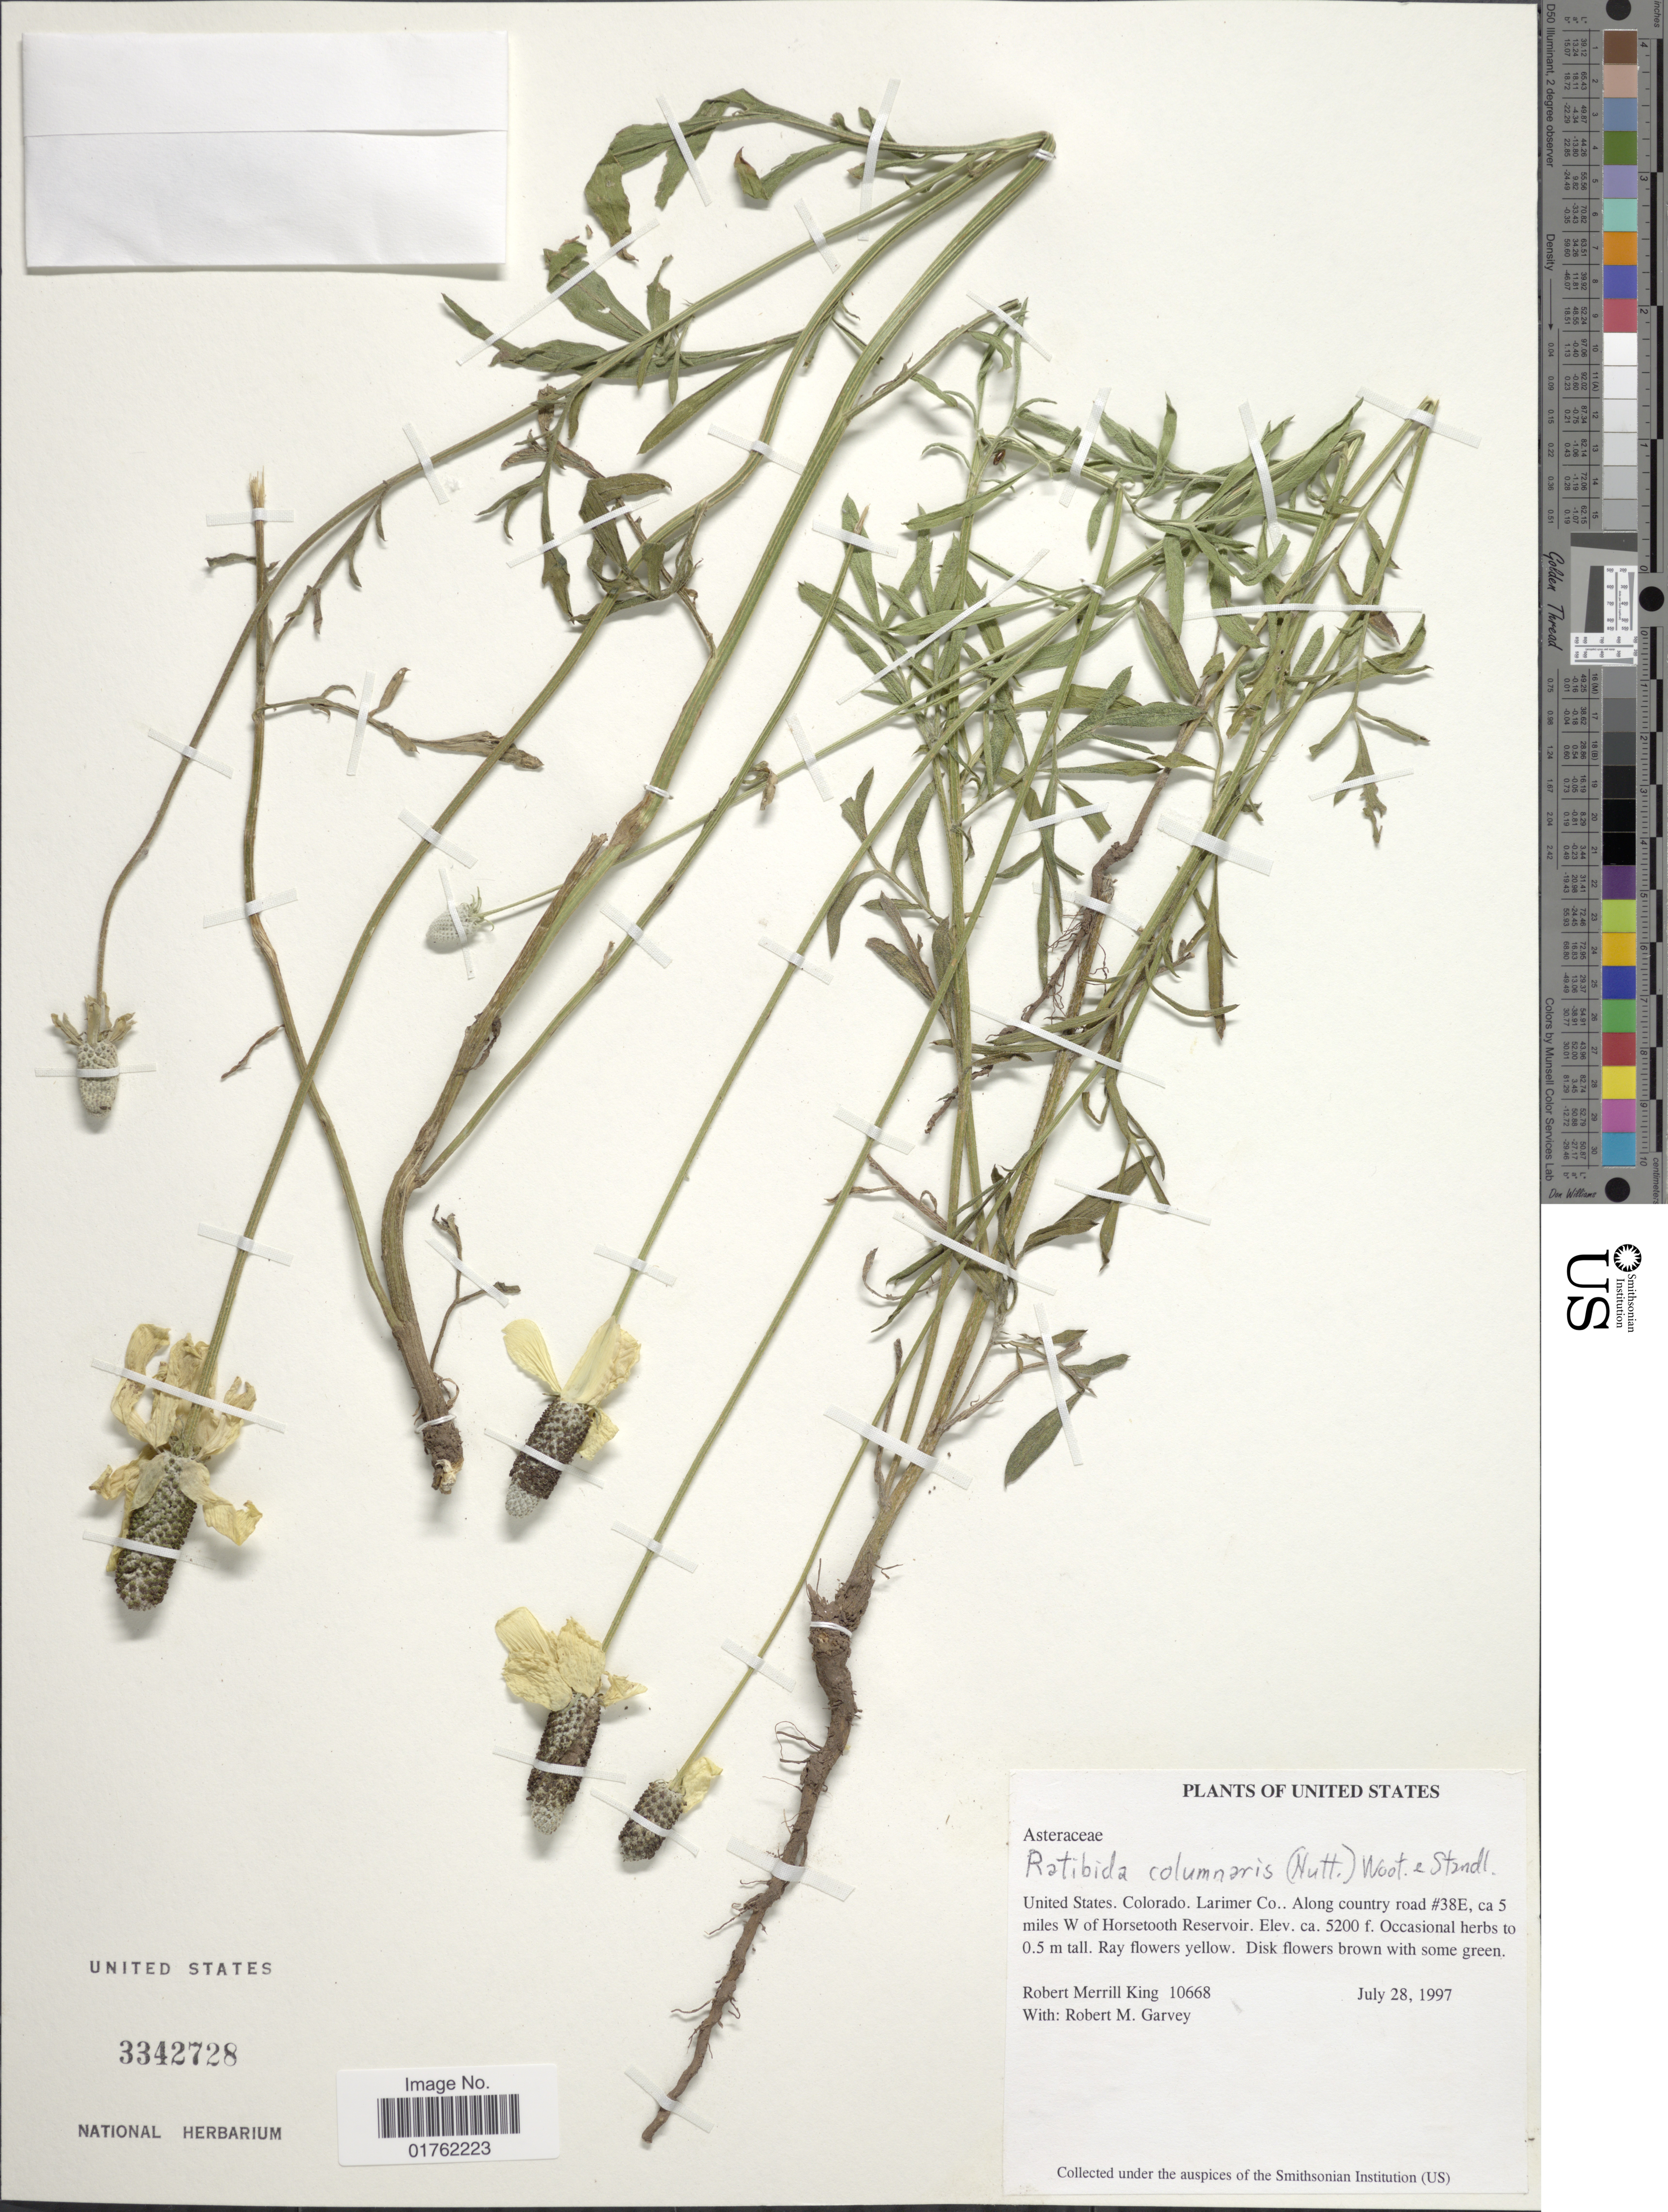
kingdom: Plantae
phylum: Tracheophyta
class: Magnoliopsida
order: Asterales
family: Asteraceae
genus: Ratibida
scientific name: Ratibida columnaris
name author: (Pursh) D. Don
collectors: R. M. King & R. Garvey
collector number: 10668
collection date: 1997-07-28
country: United States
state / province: Colorado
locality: Larimer Co., Along County road #38E, ca. 5 miles W of Horsetooth Reservoir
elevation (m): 1585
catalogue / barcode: US 3342728